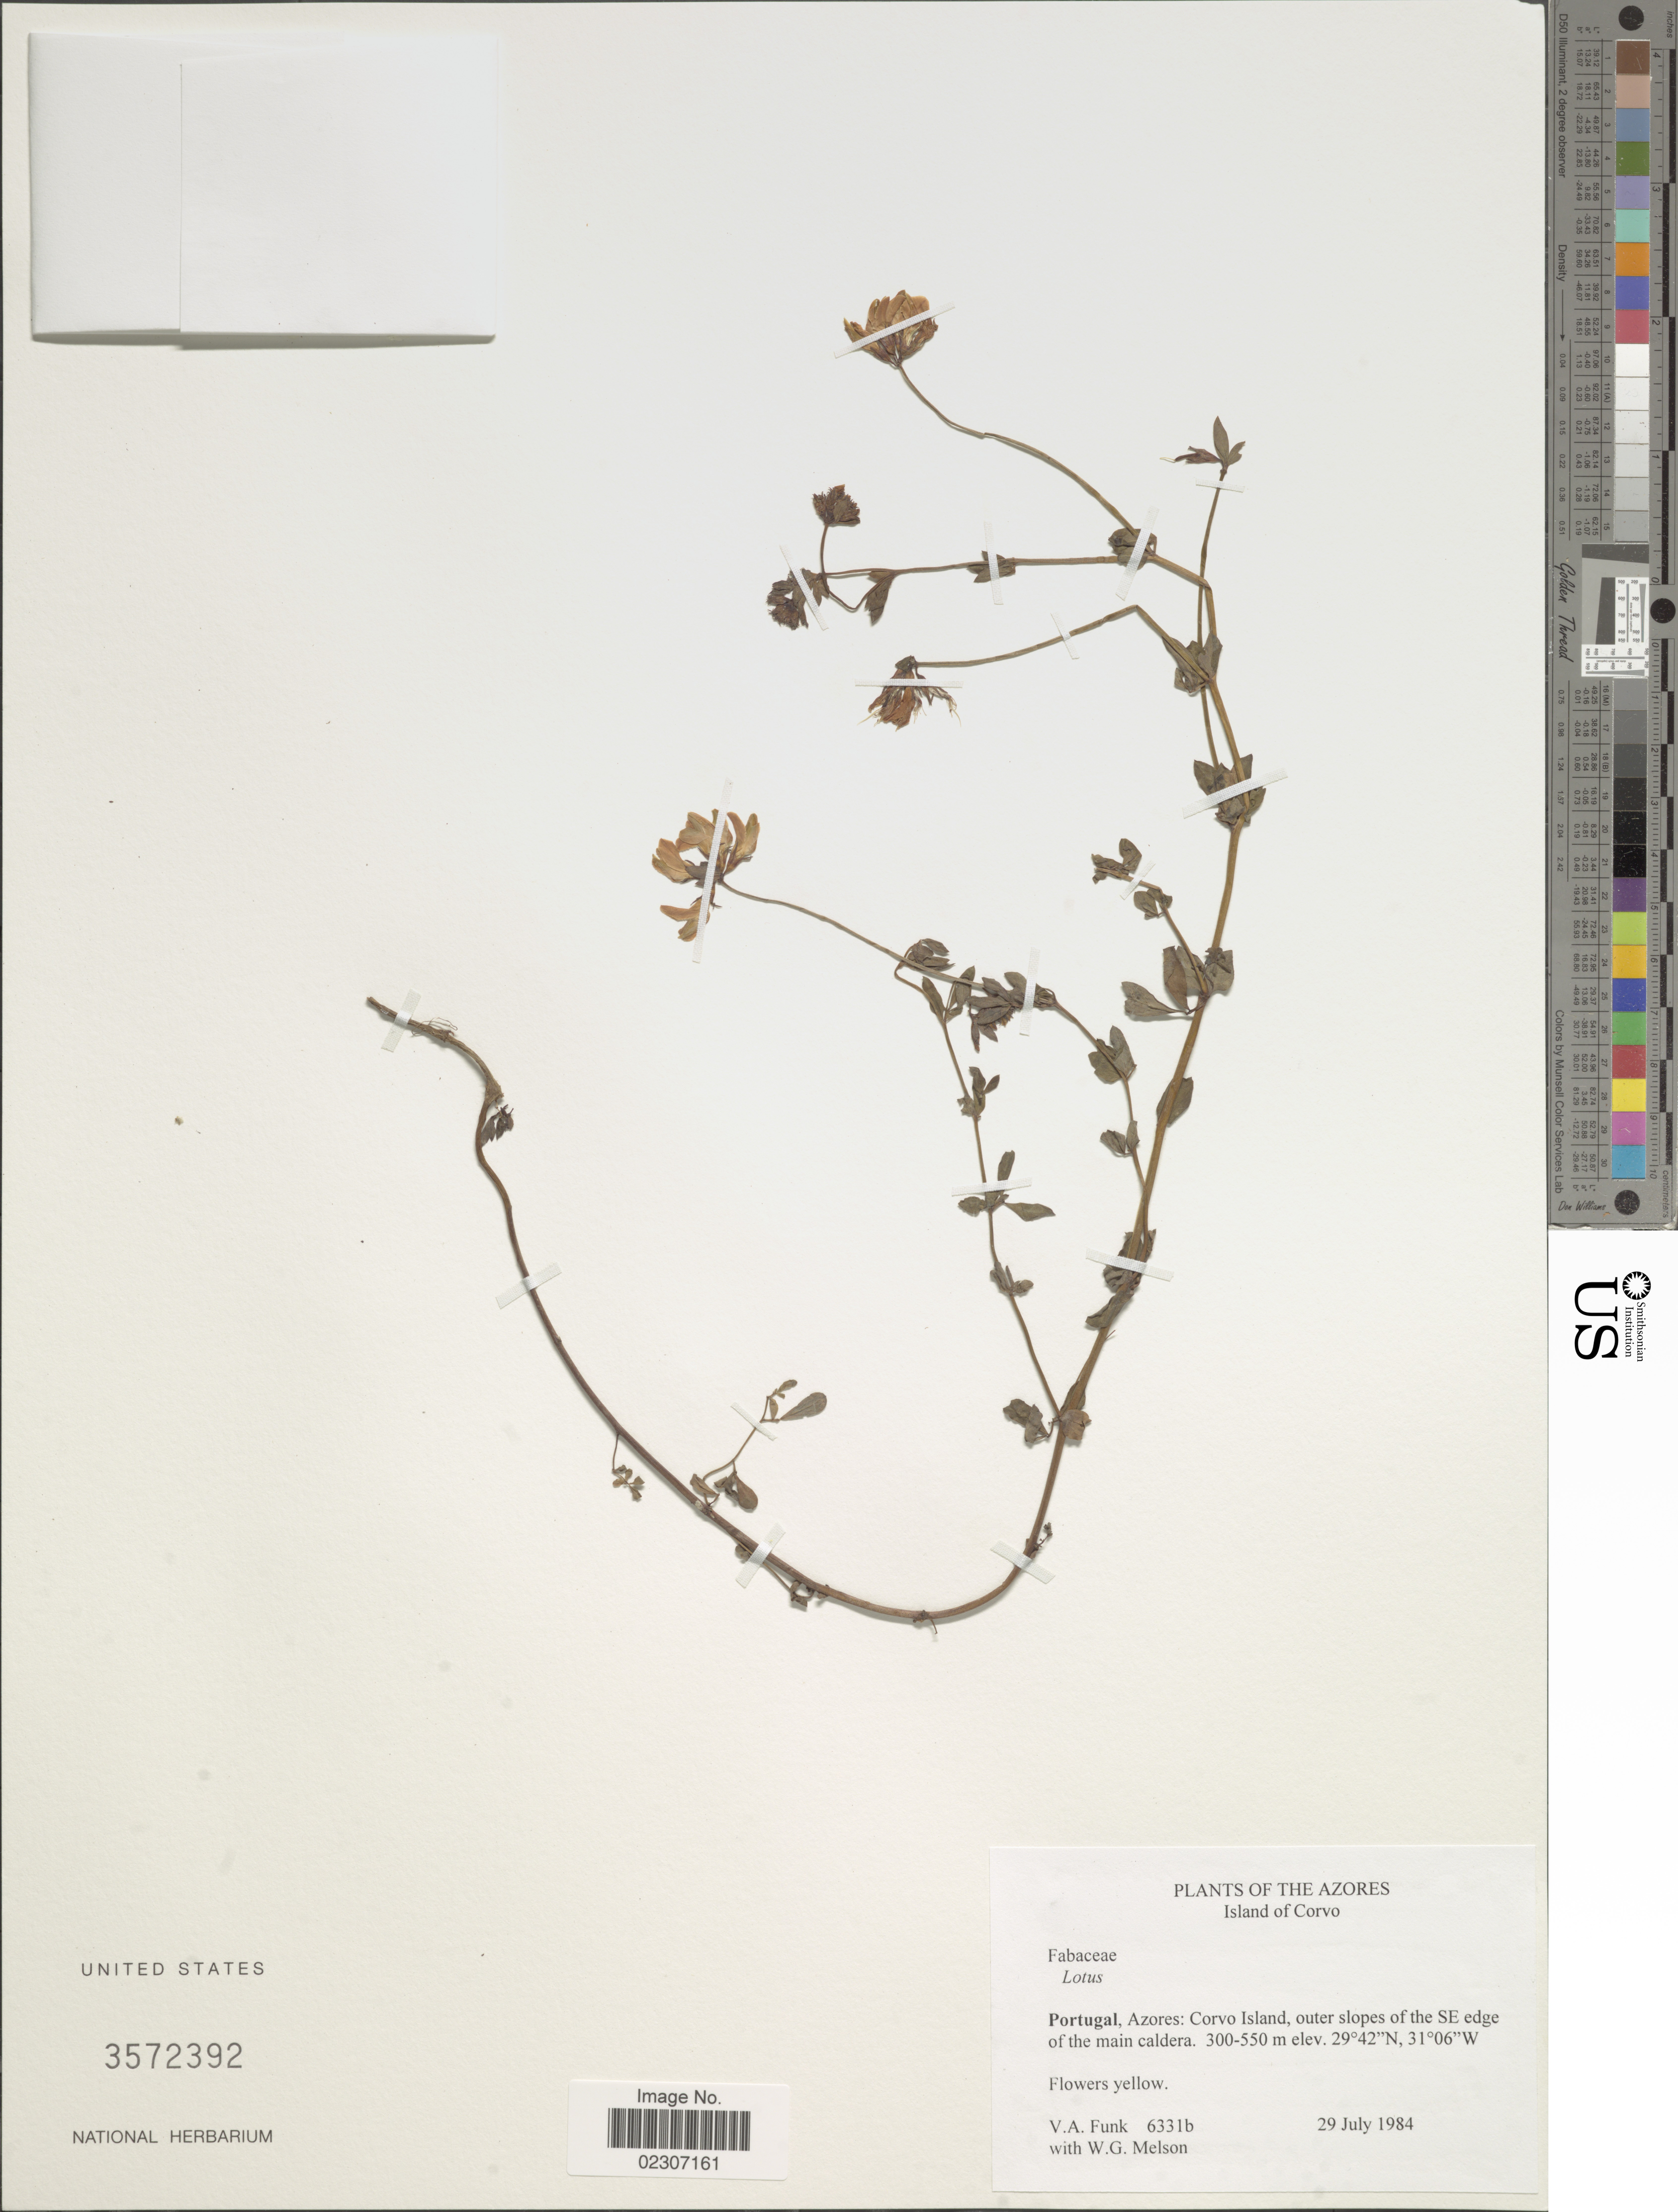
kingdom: Plantae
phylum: Tracheophyta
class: Magnoliopsida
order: Fabales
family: Fabaceae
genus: Lotus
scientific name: Lotus sp.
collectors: V. Funk & W. Melson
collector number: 6331b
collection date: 1984-07-29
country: Portugal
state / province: Azores (Aut. Reg.)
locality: Azores, Island of Corvo. Portugal, Azores: Corvo Island, outer slopes of the SE edge of the main caldera.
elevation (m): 300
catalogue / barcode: US 3572392